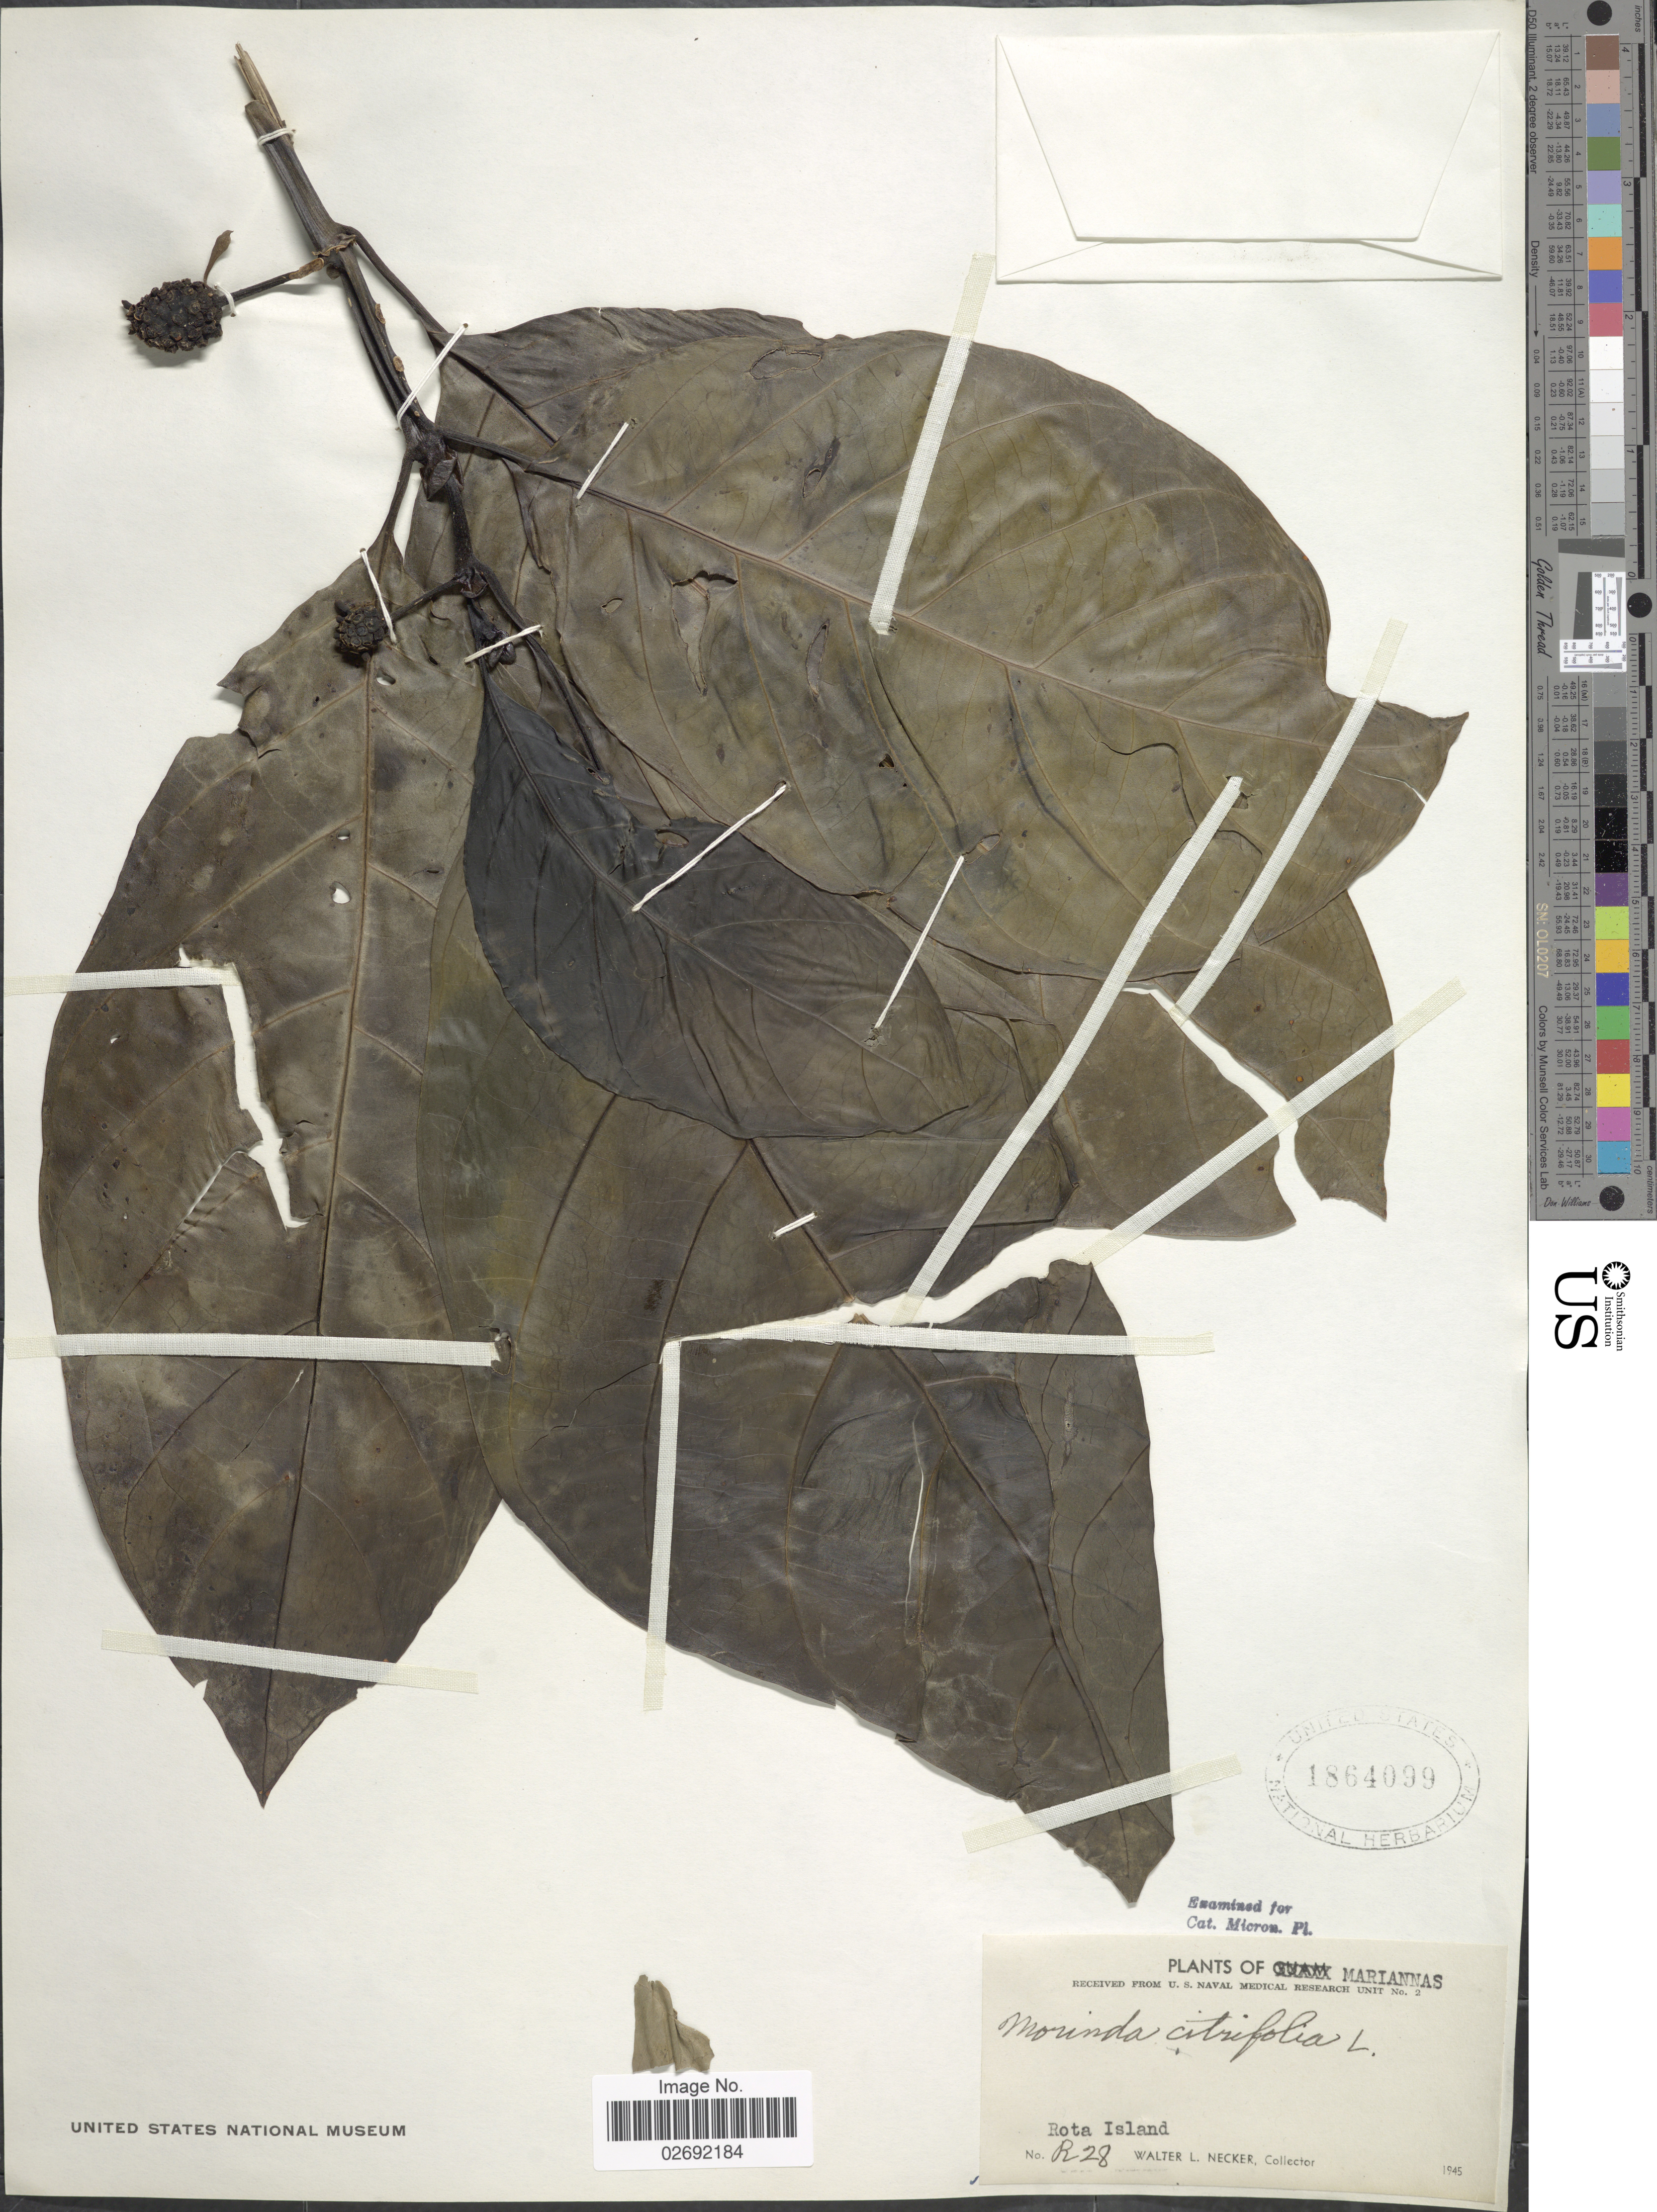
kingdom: Plantae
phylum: Tracheophyta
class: Magnoliopsida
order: Gentianales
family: Rubiaceae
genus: Morinda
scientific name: Morinda citrifolia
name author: L.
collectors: W. L. Necker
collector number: R 28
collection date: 1945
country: Northern Mariana Islands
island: Rota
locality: Rota Island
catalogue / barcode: US 1864099